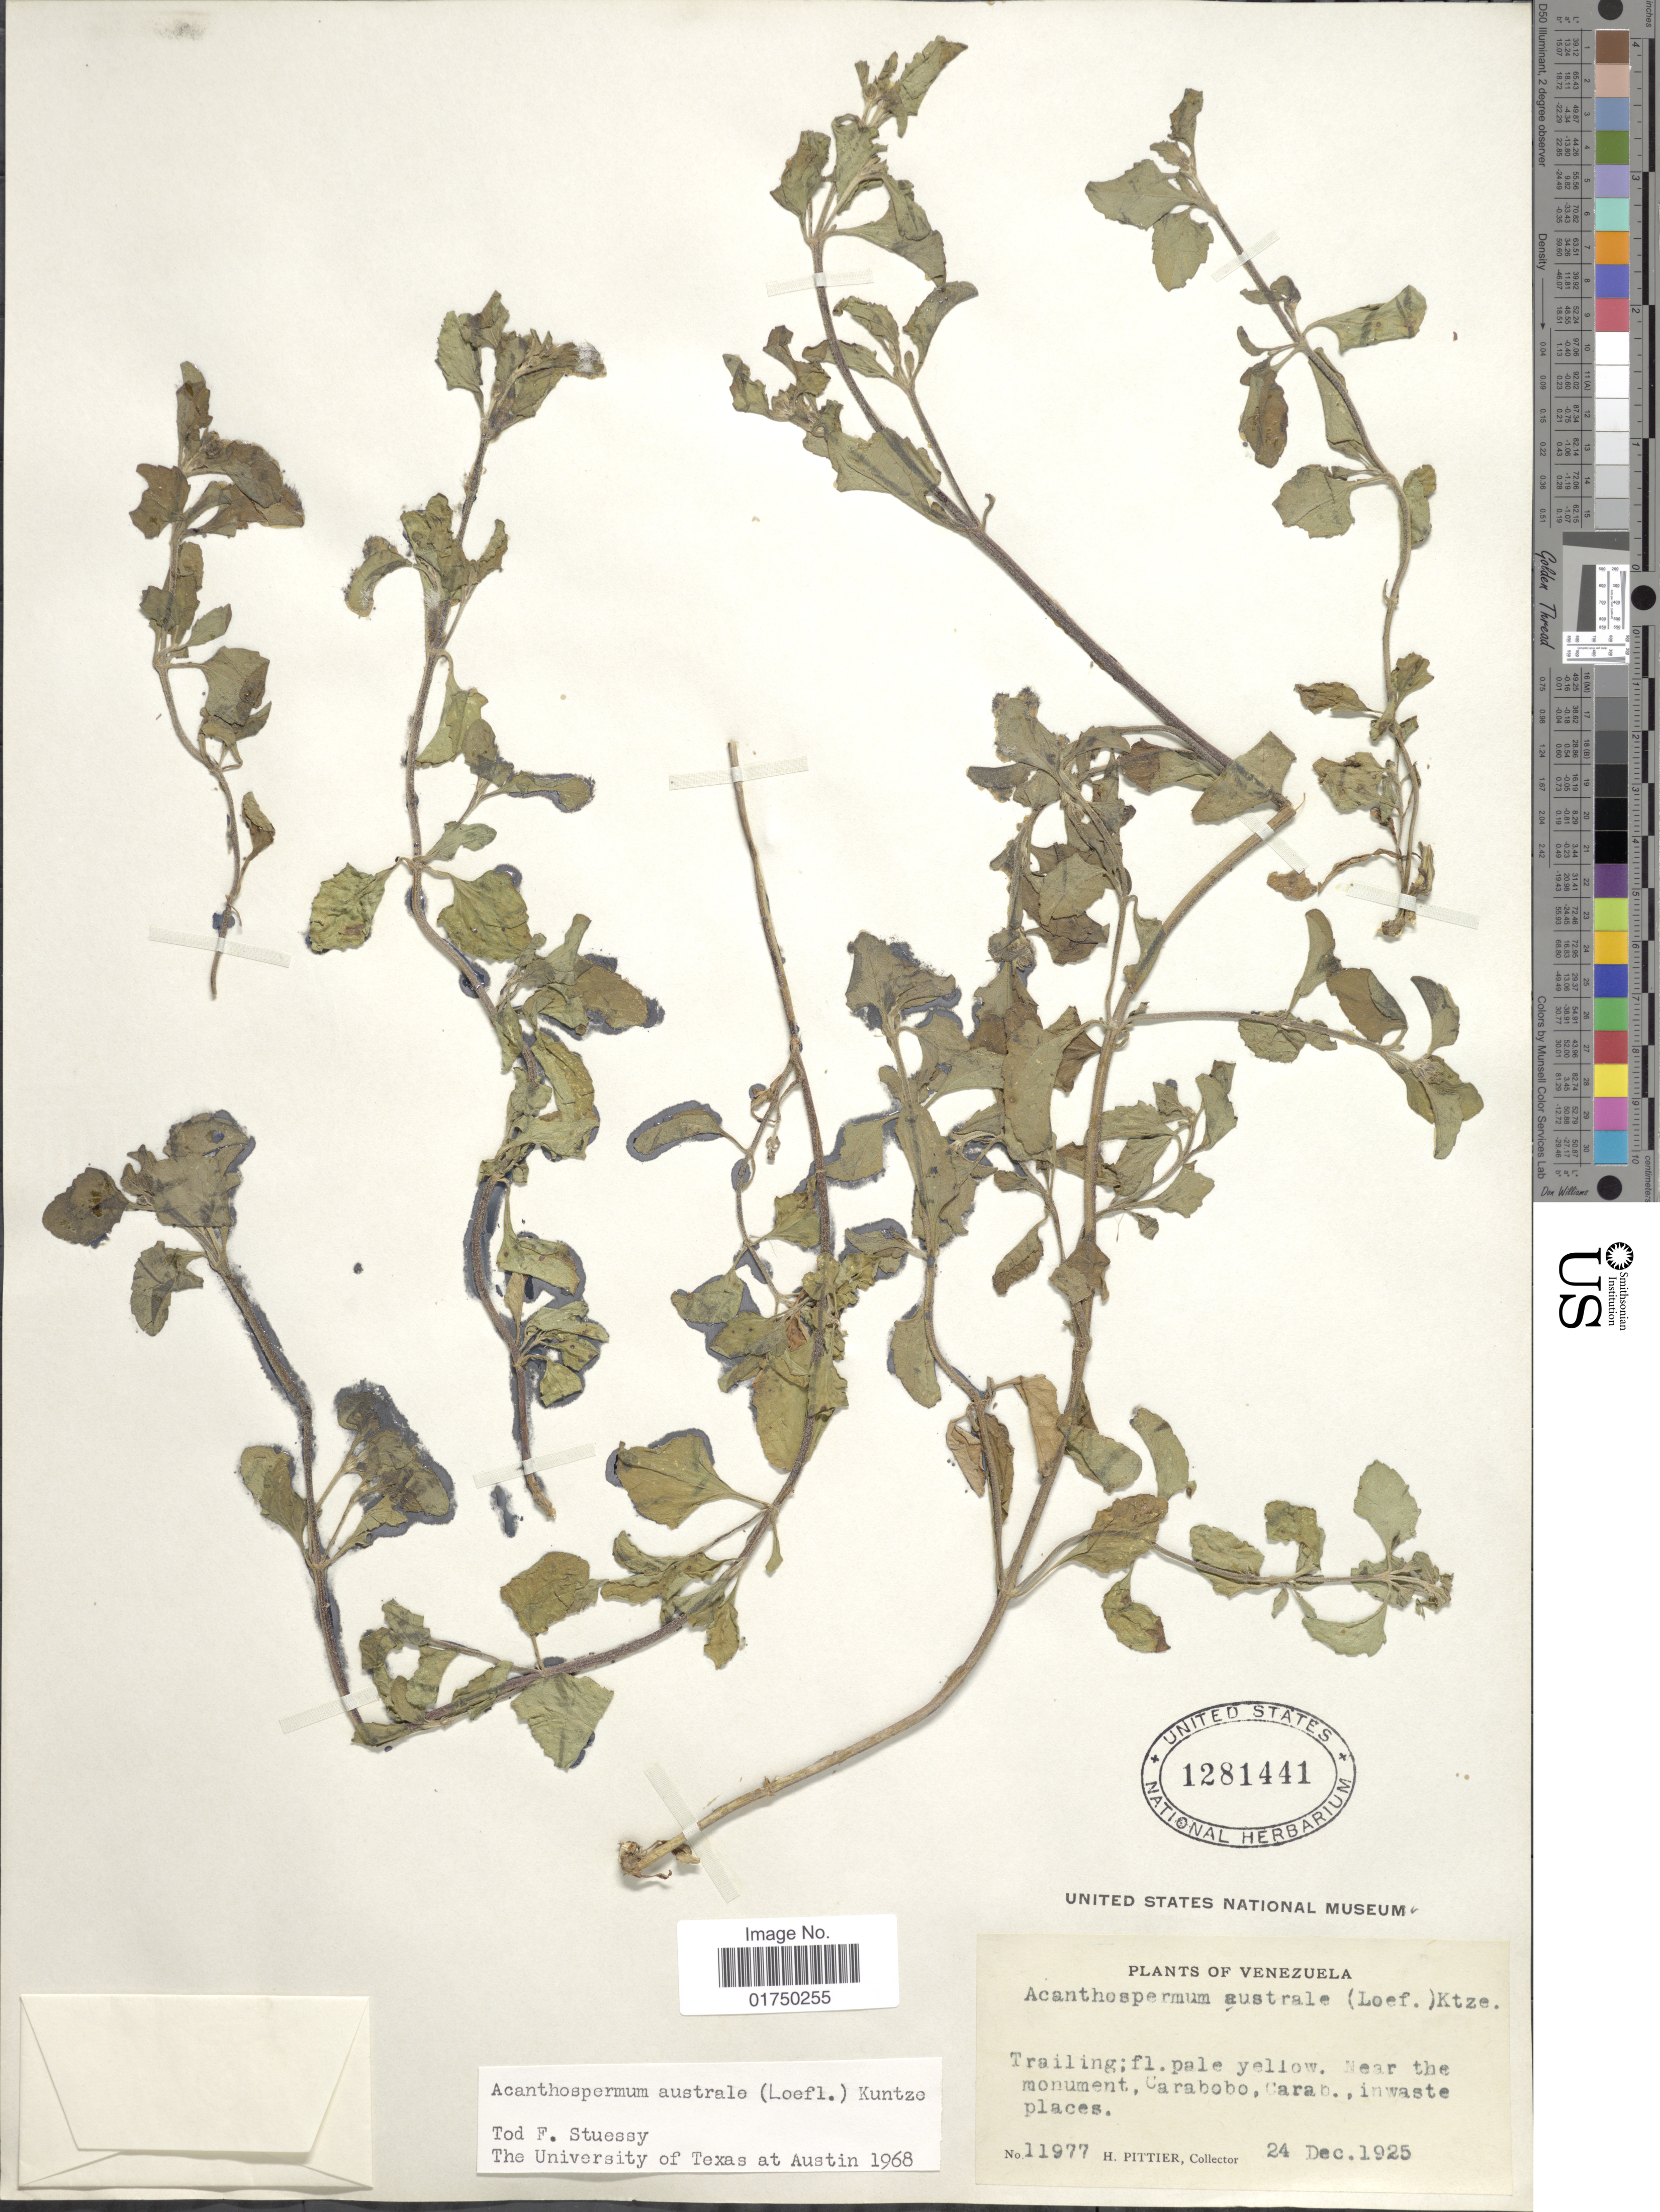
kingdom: Plantae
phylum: Tracheophyta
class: Magnoliopsida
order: Asterales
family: Asteraceae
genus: Acanthospermum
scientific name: Acanthospermum australe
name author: (Loefl.) Kuntze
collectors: H. F. Pittier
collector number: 11977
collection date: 1925-12-24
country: Venezuela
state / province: Carabobo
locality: Near the monument, Carabobo, Carab., in waste places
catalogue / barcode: US 1281441